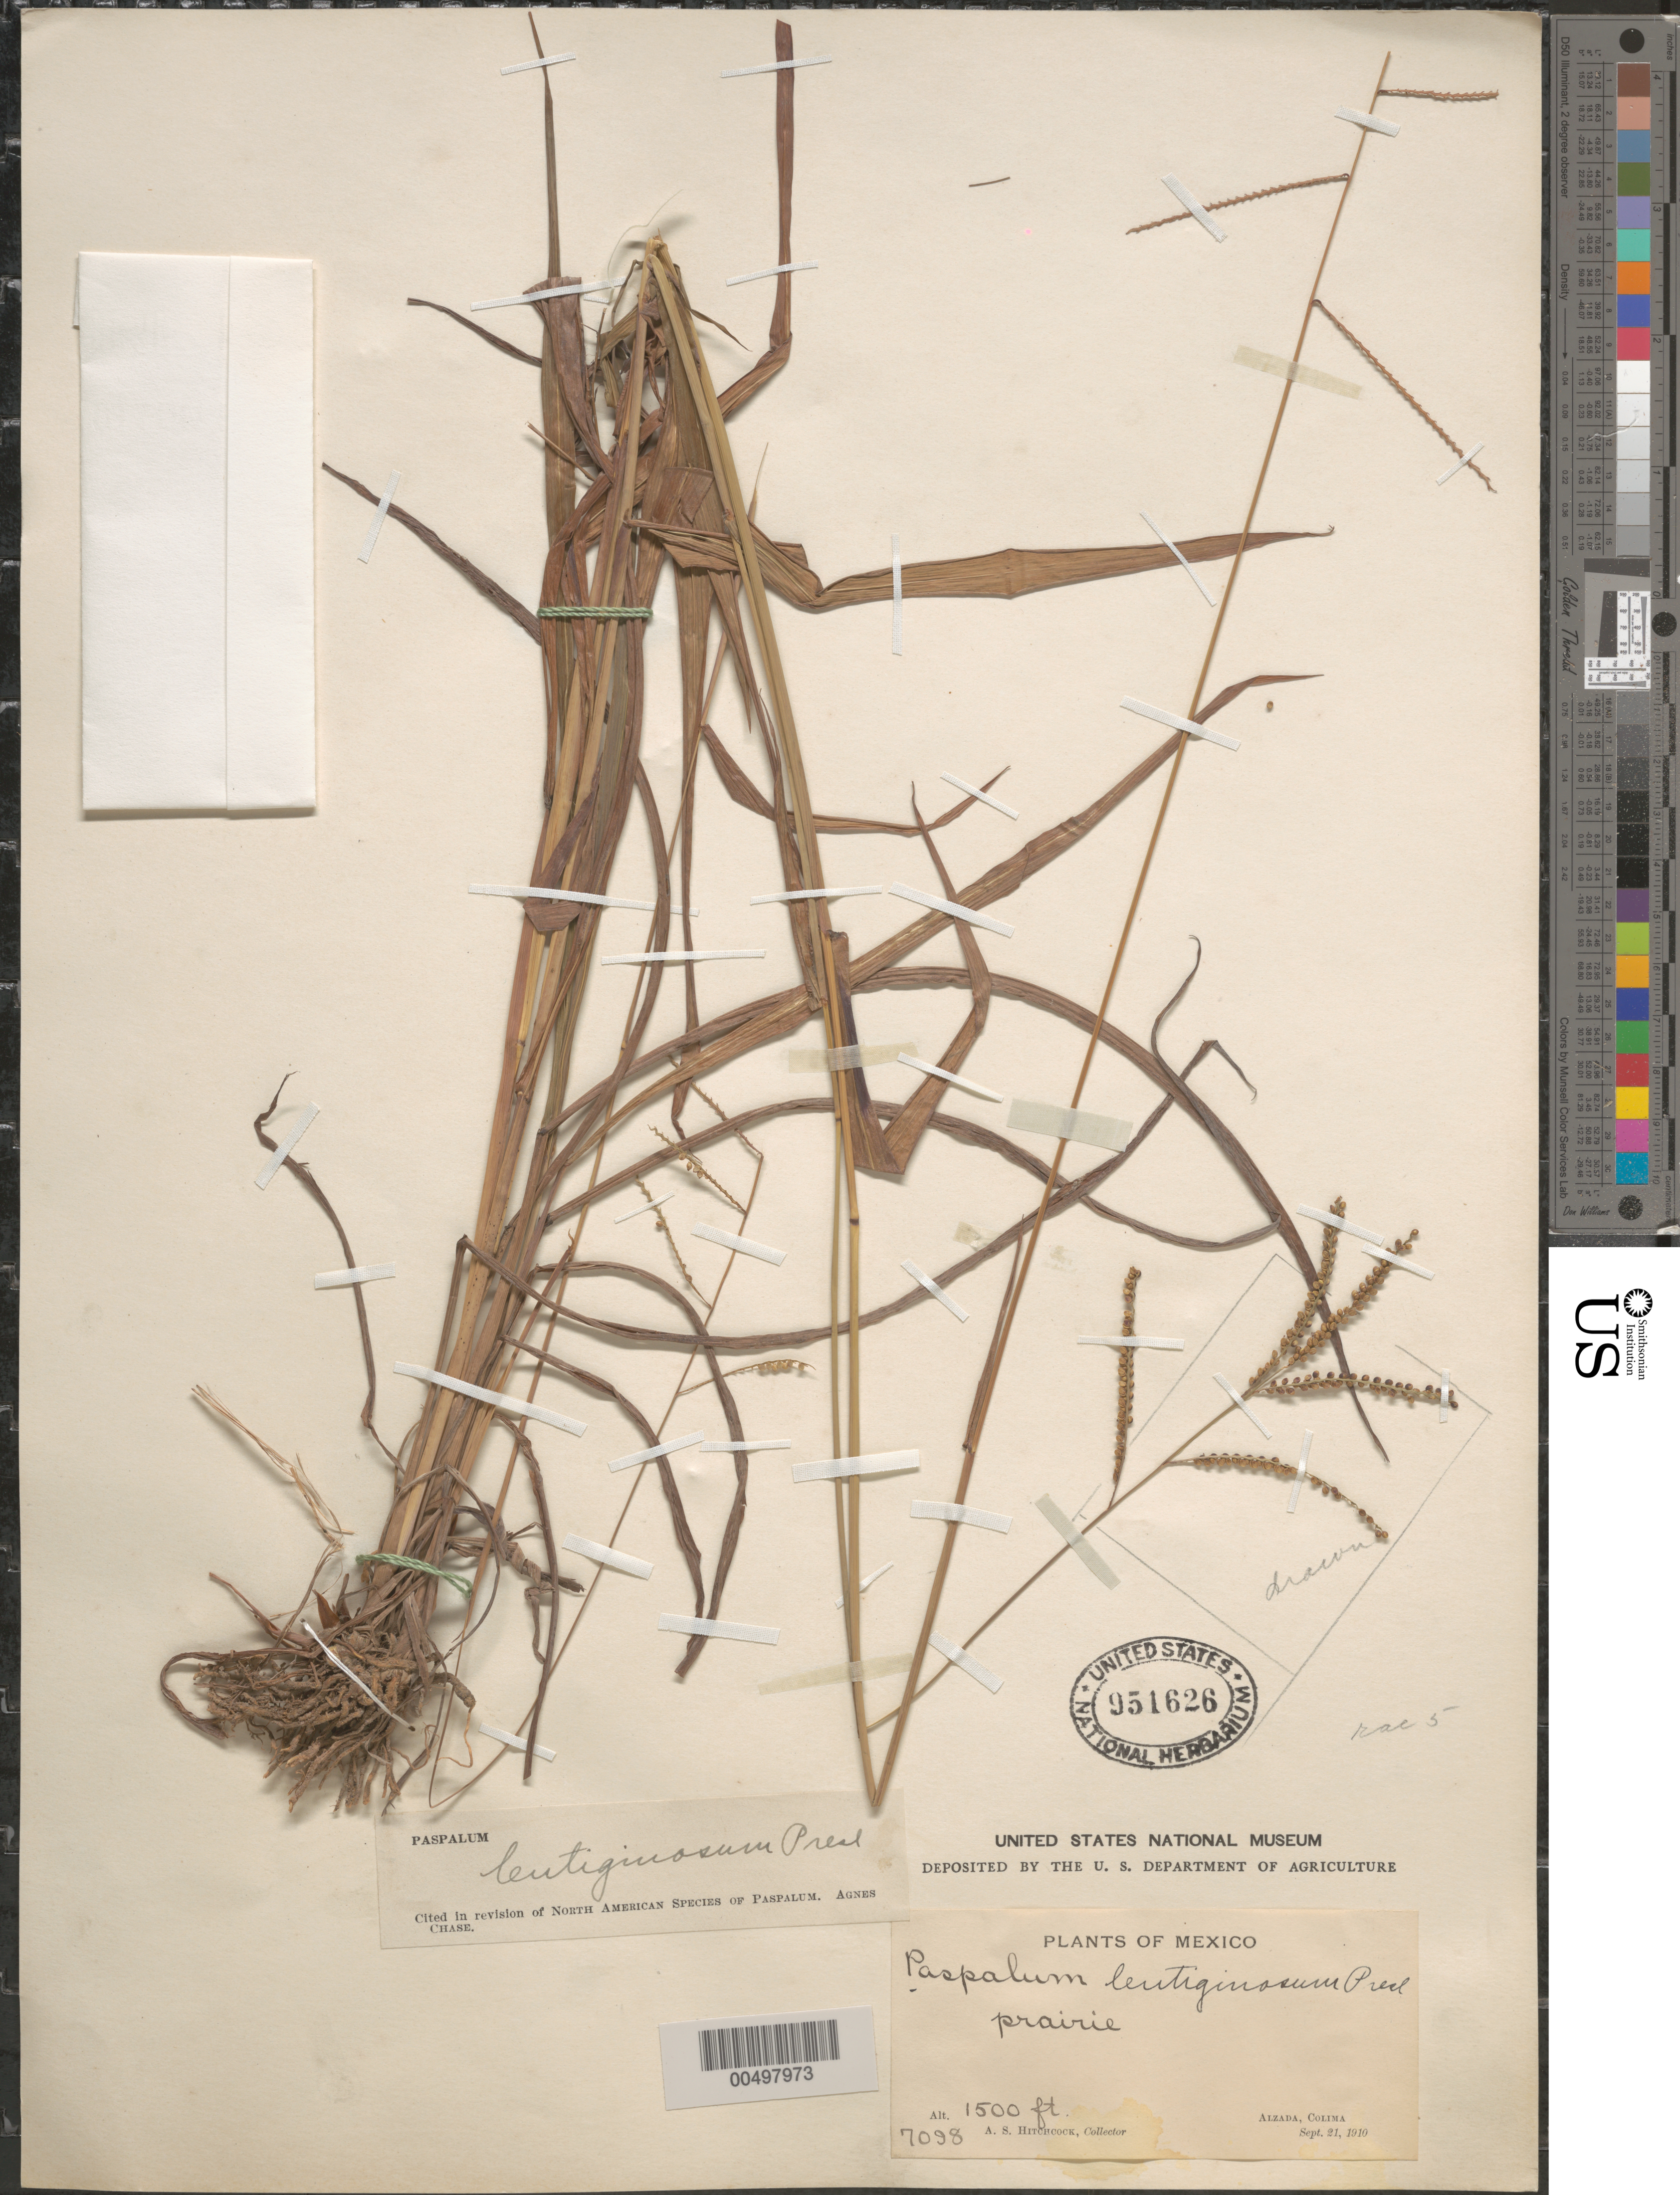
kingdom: Plantae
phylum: Tracheophyta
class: Liliopsida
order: Poales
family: Poaceae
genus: Paspalum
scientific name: Paspalum lentiginosum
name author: J. Presl in C. Presl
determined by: Chase, [M.] Agnes, (US)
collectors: A. S. Hitchcock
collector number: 7098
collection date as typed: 21 Sep 1910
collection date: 1910-09-21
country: Mexico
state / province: Colima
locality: Alzada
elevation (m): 457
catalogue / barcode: US 951626